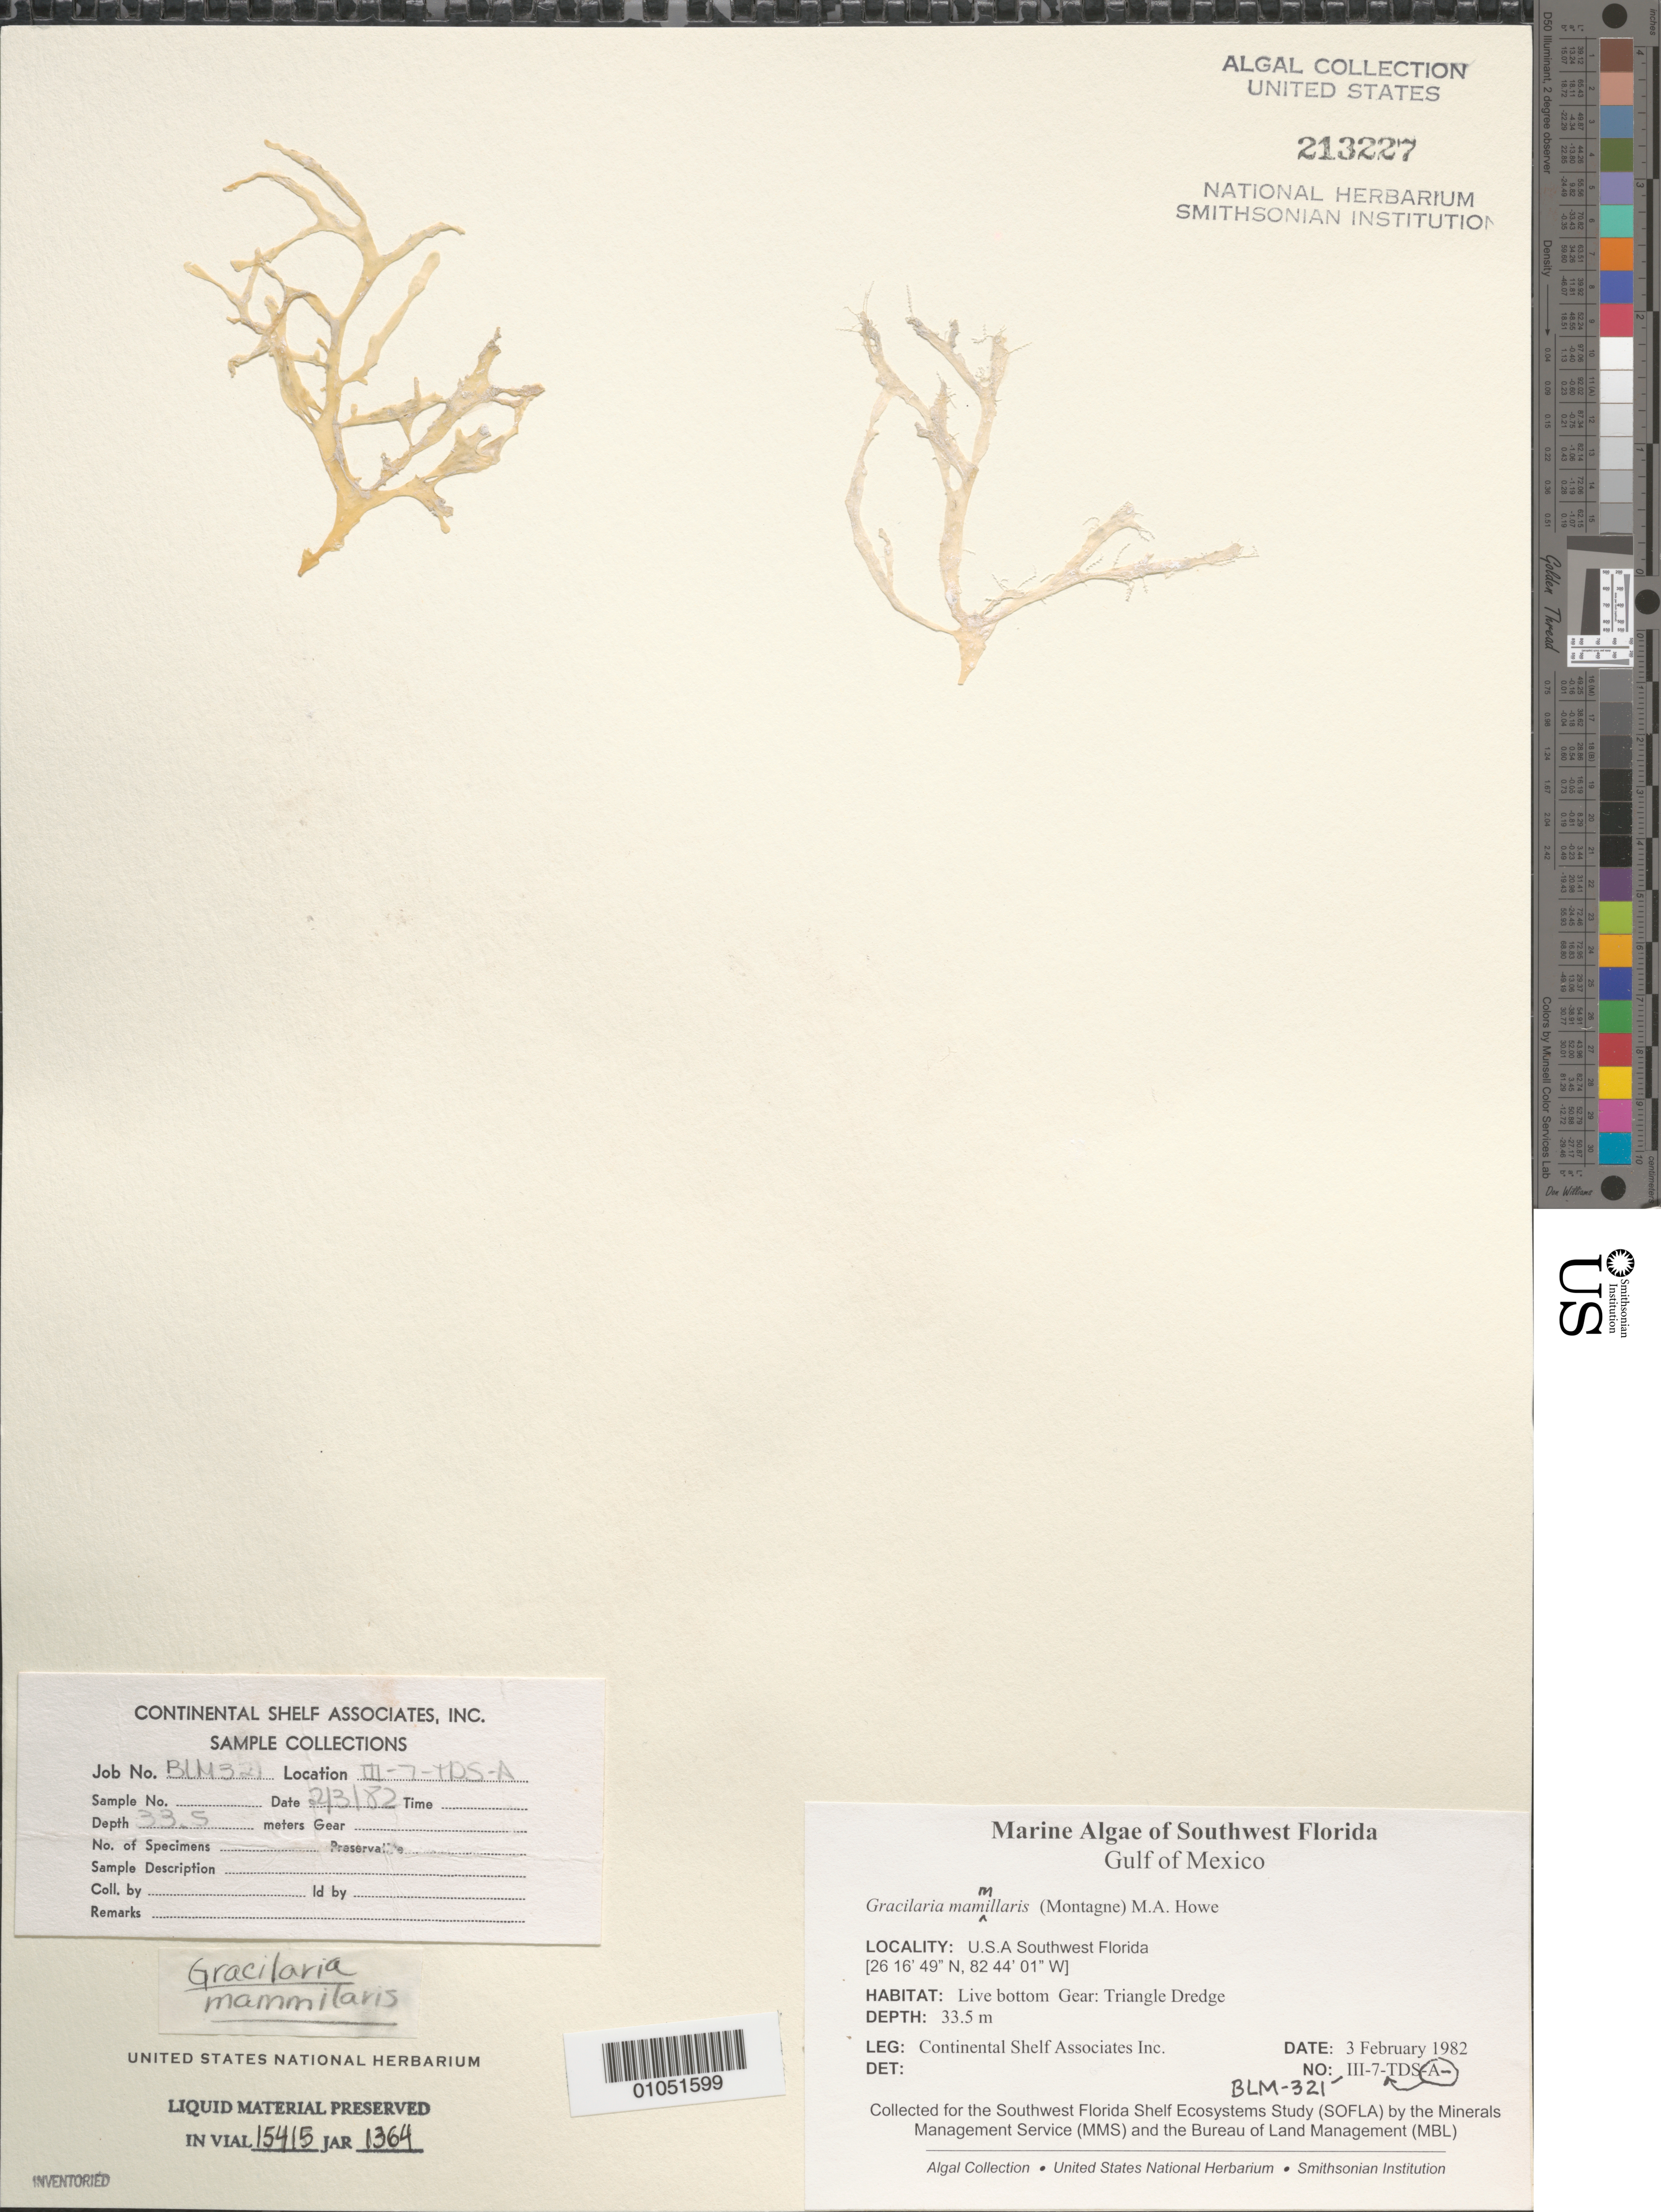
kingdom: Plantae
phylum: Rhodophyta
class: Florideophyceae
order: Gracilariales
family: Gracilariaceae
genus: Gracilaria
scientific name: Gracilaria mammillaris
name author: (Mont.) M. Howe in Britton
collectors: Continental Shelf Associates Inc.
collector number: BLM-321-III-7-A-TDS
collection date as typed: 03 Feb 1982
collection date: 1982-02-03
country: United States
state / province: Florida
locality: Gulf of Mexico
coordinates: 26 16'49"N, 82 44'01"W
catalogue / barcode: US 213227